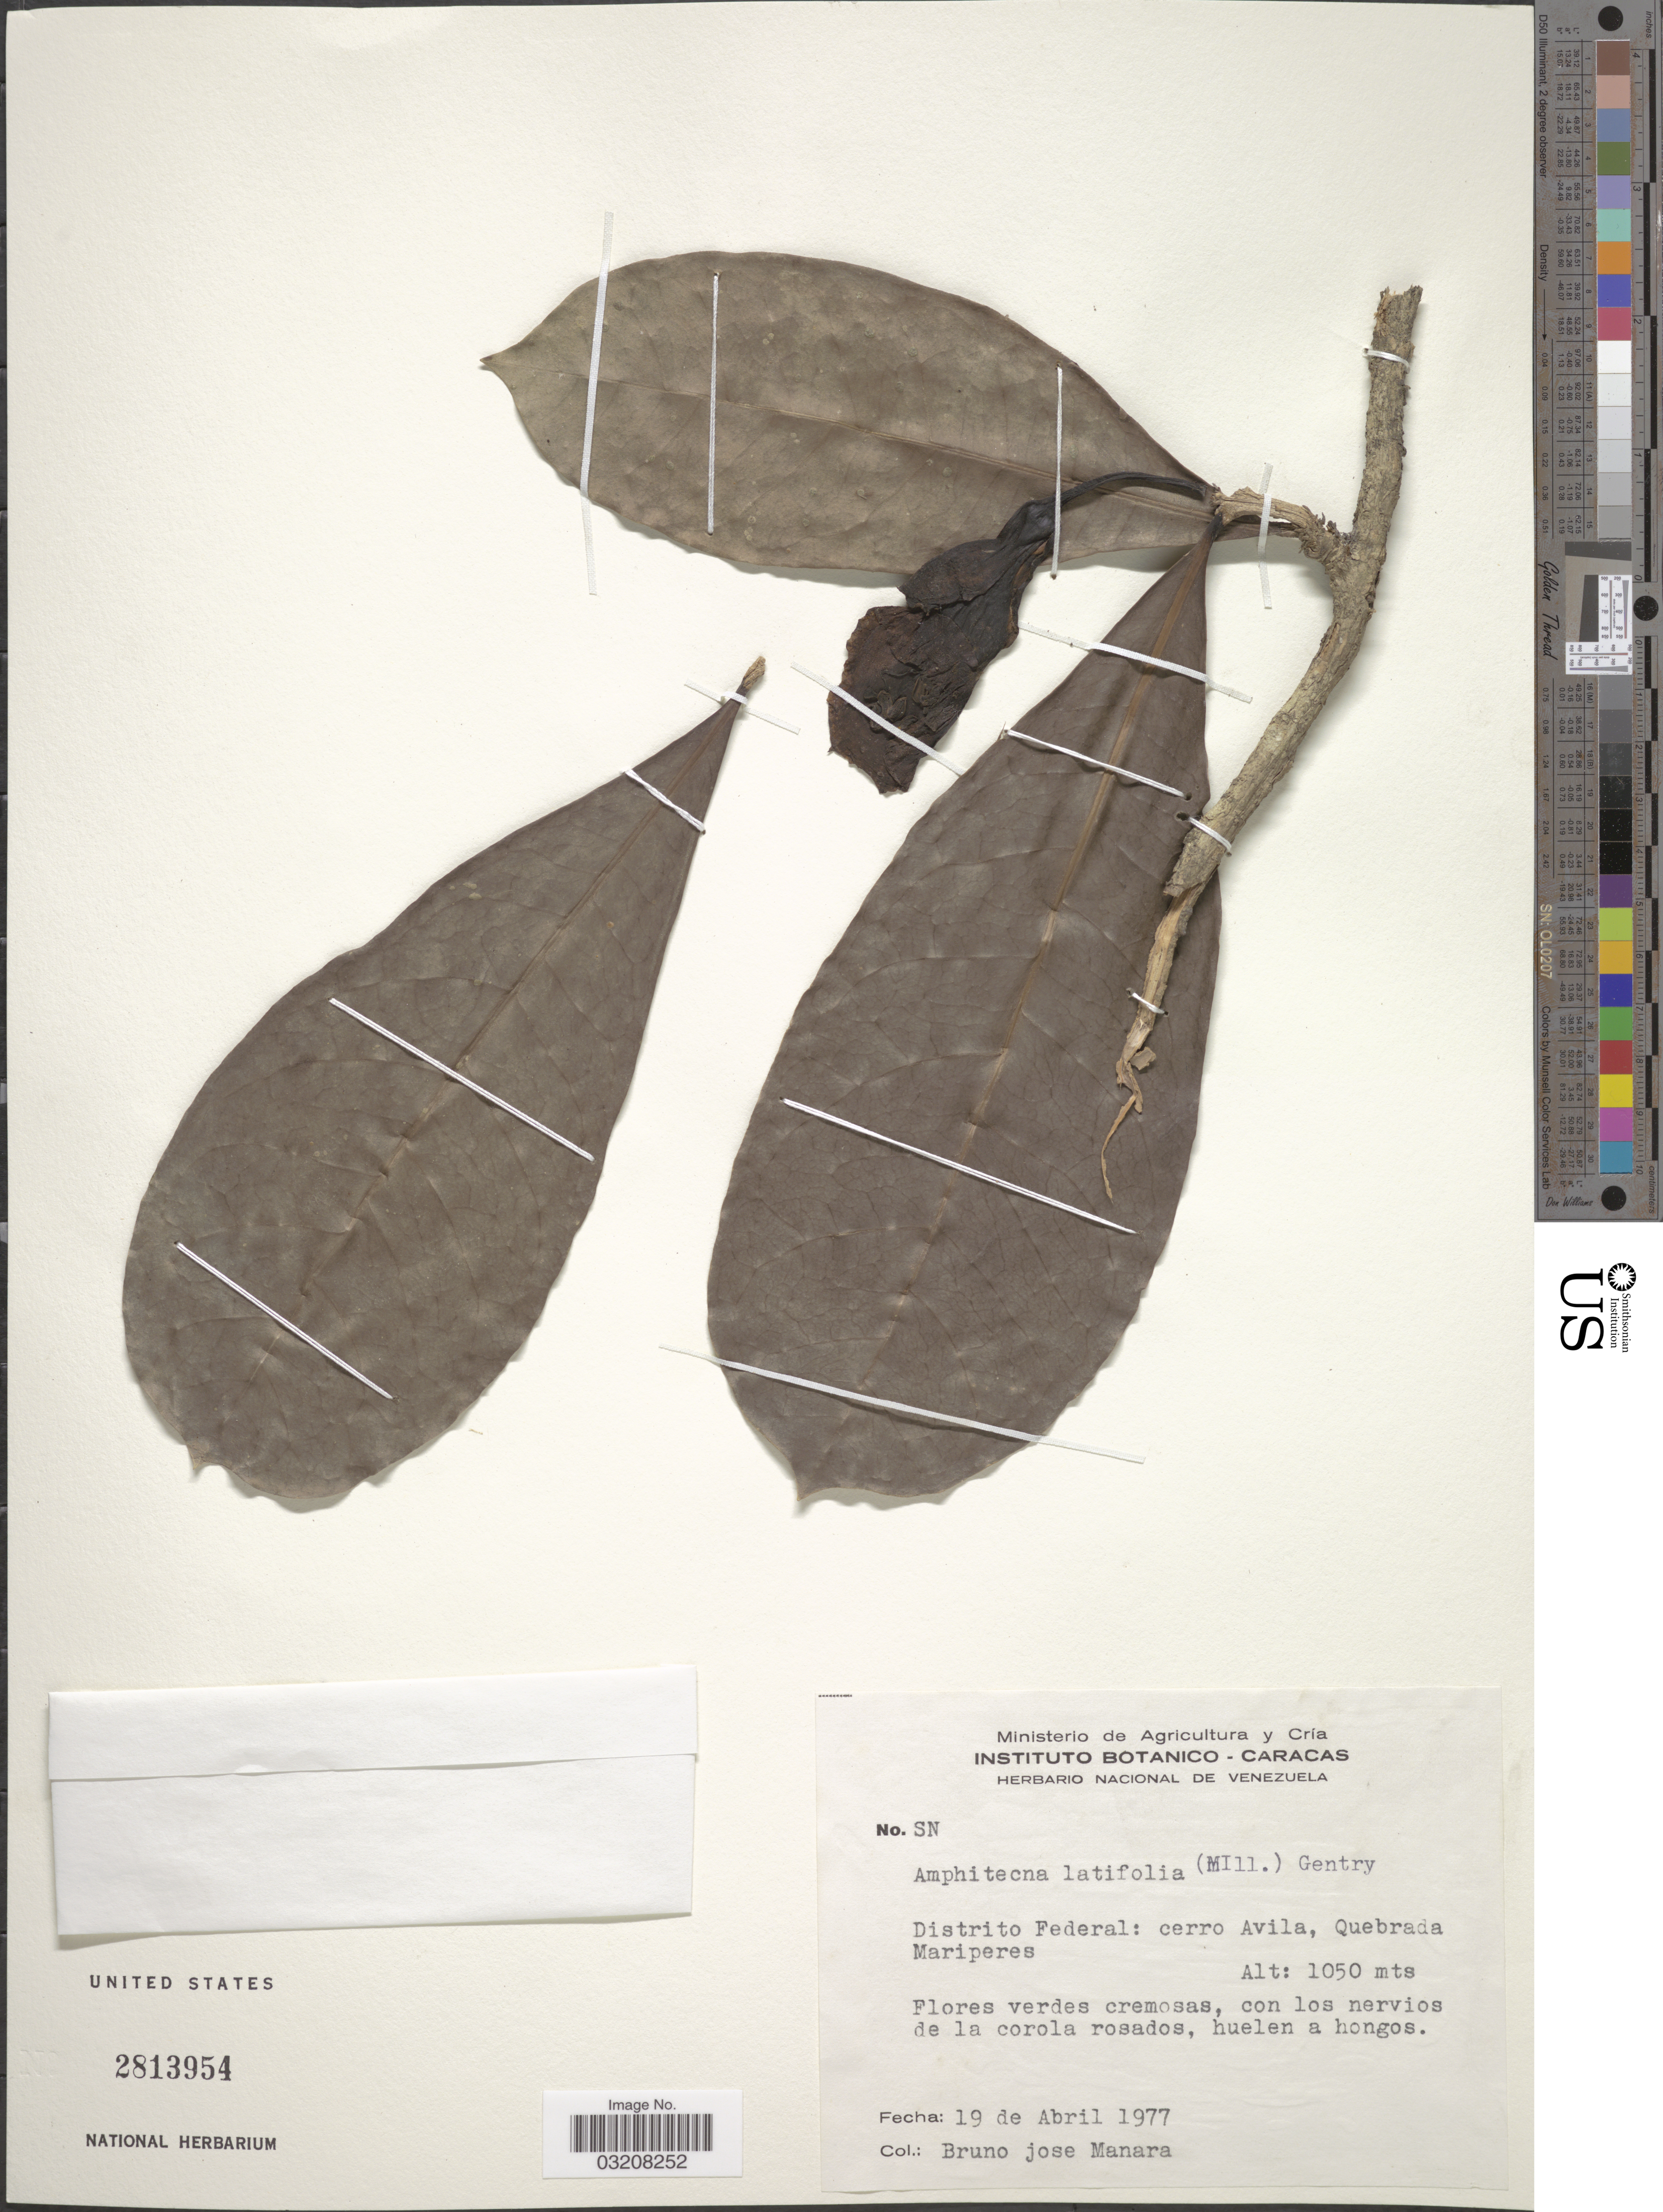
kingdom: Plantae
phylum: Tracheophyta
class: Magnoliopsida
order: Lamiales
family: Bignoniaceae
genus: Amphitecna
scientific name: Amphitecna latifolia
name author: (Mill.) A.H. Gentry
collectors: B. Manara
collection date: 1977-04-19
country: Venezuela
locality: Distrito Federal: cerro Avila, Quebrada Mariperes.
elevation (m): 1050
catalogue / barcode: US 2813954